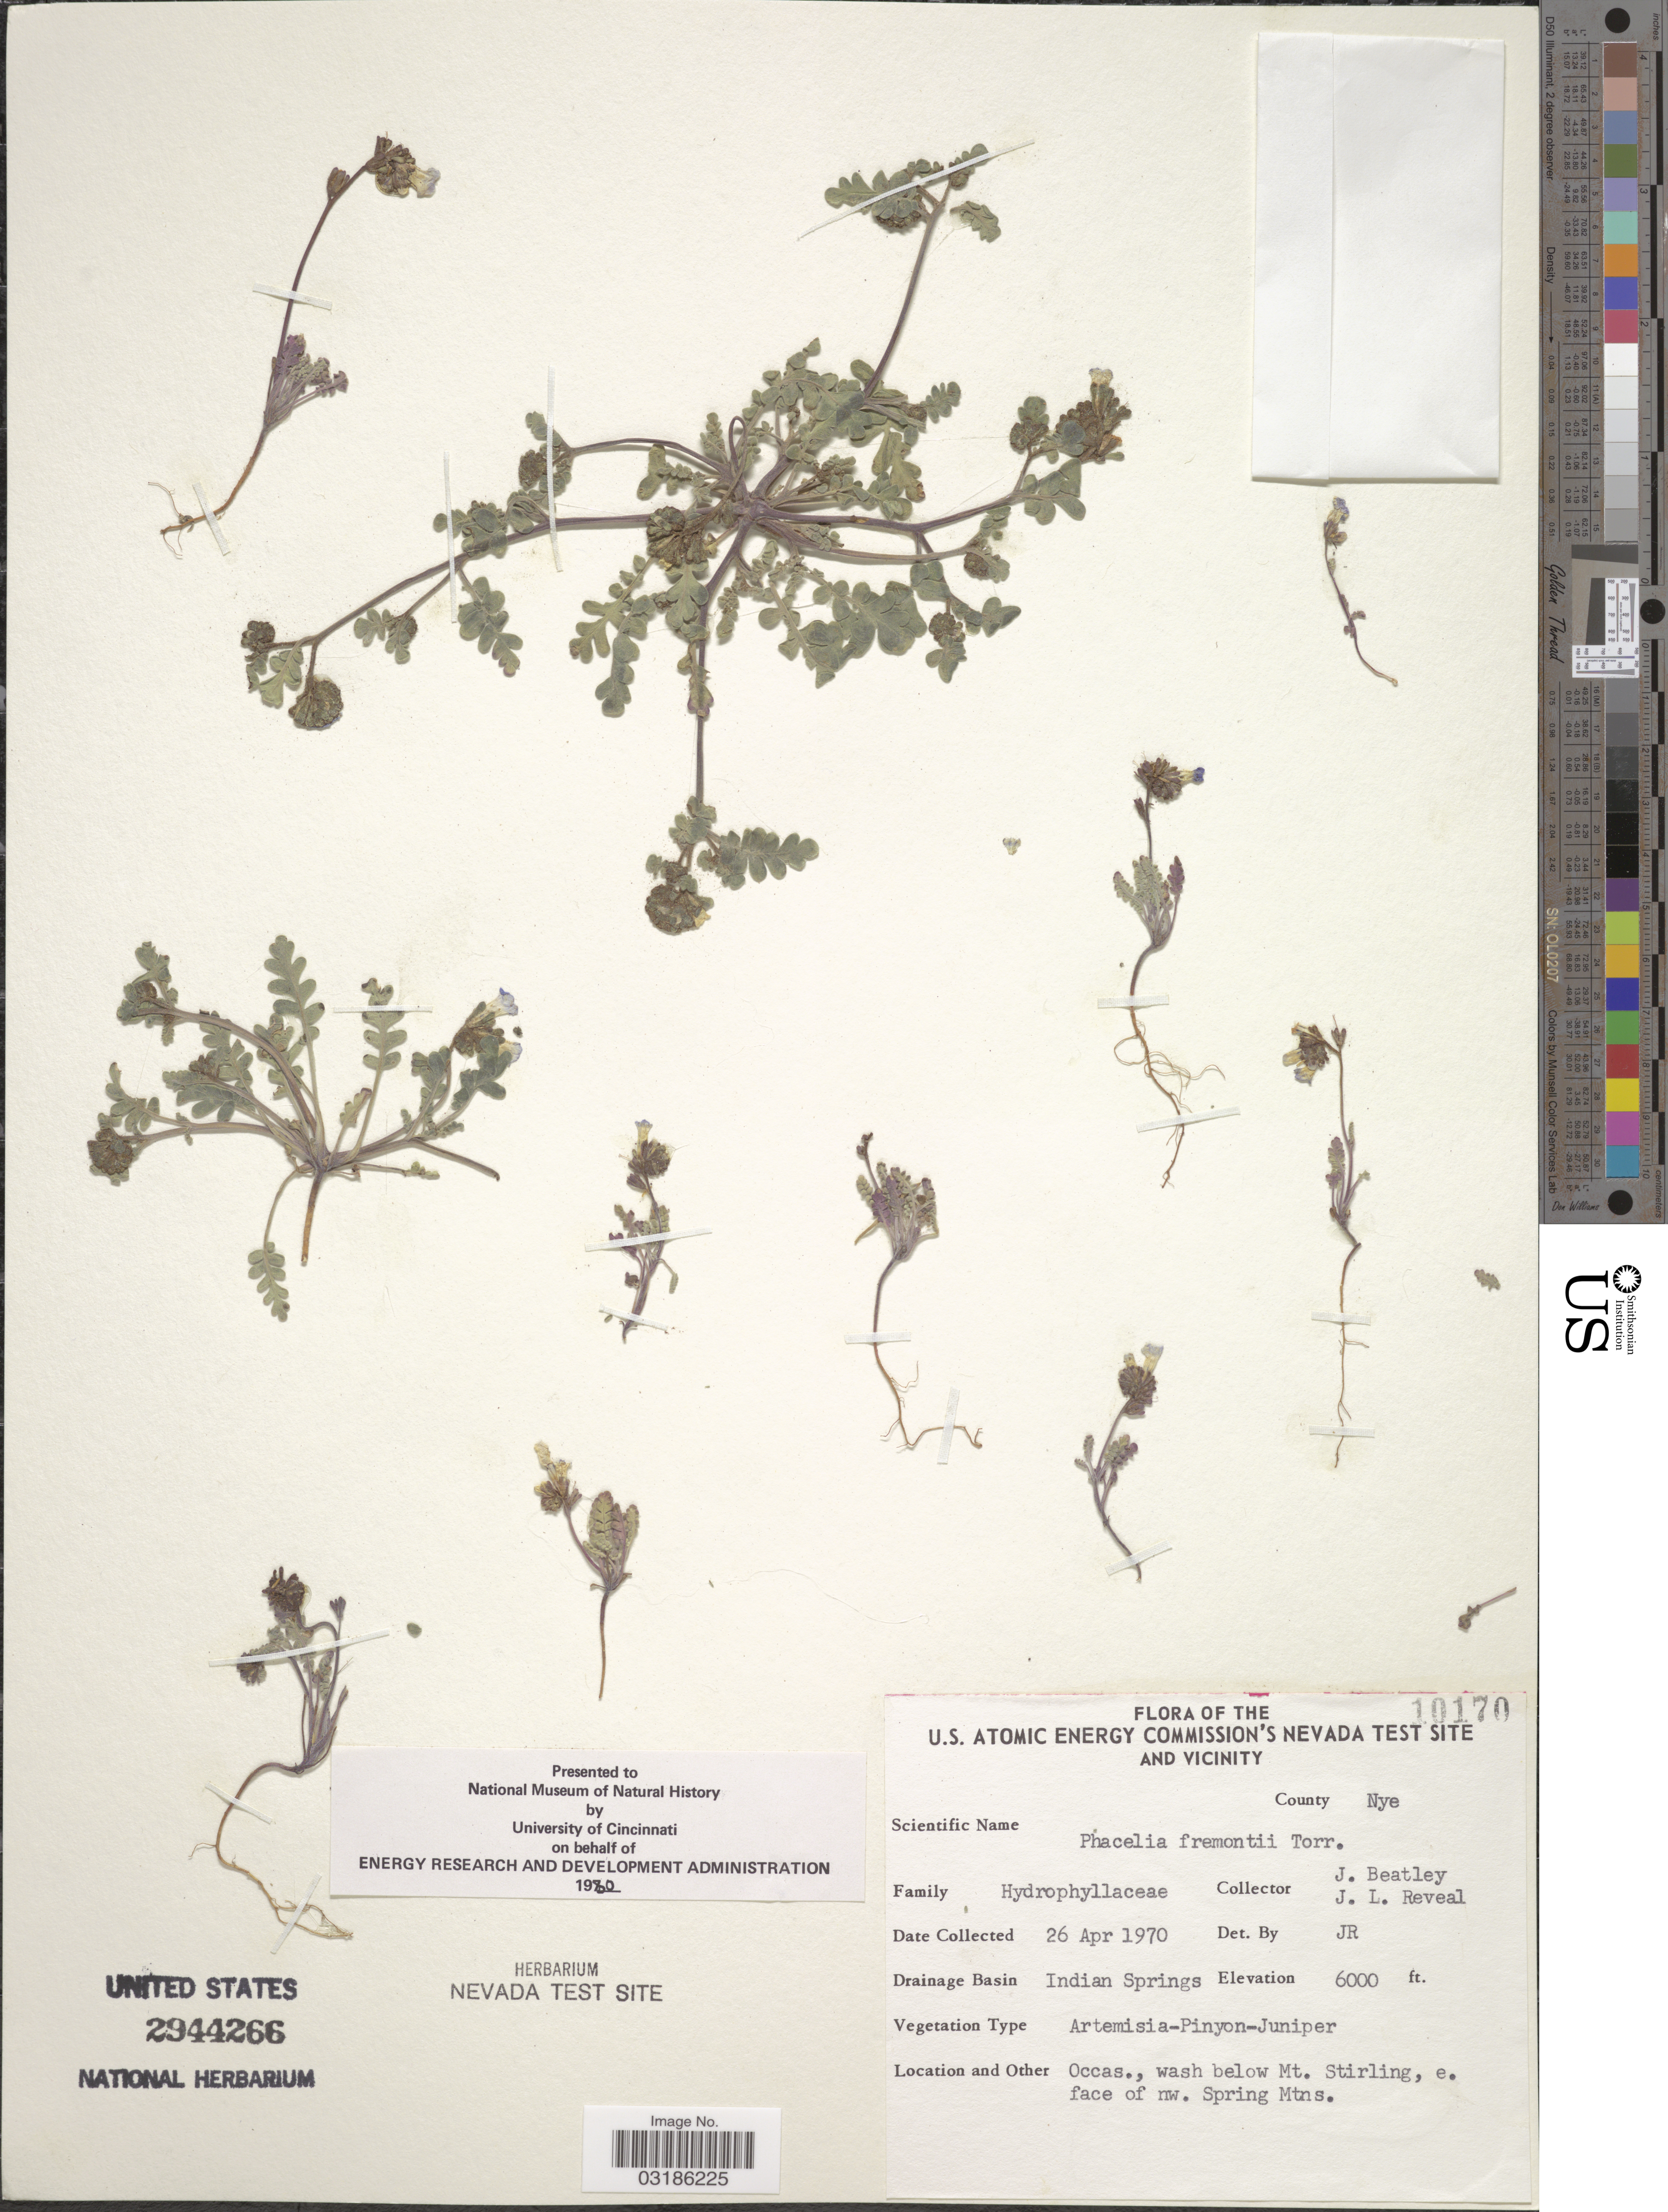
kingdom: Plantae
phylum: Tracheophyta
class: Magnoliopsida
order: Boraginales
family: Hydrophyllaceae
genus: Phacelia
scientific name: Phacelia fremontii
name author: Torr.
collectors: J. C. Beatley & J. L. Reveal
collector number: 10170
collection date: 1970-04-26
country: United States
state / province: Nevada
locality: U.S. Atomic Energy Commission's Nevada Test Site and vicinity. County Nye. Drainage Basin Indian Springs. Occas., wash below Mt. Stirling, e. face of nw. Spring Mtns.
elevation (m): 1829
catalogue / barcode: US 2944266